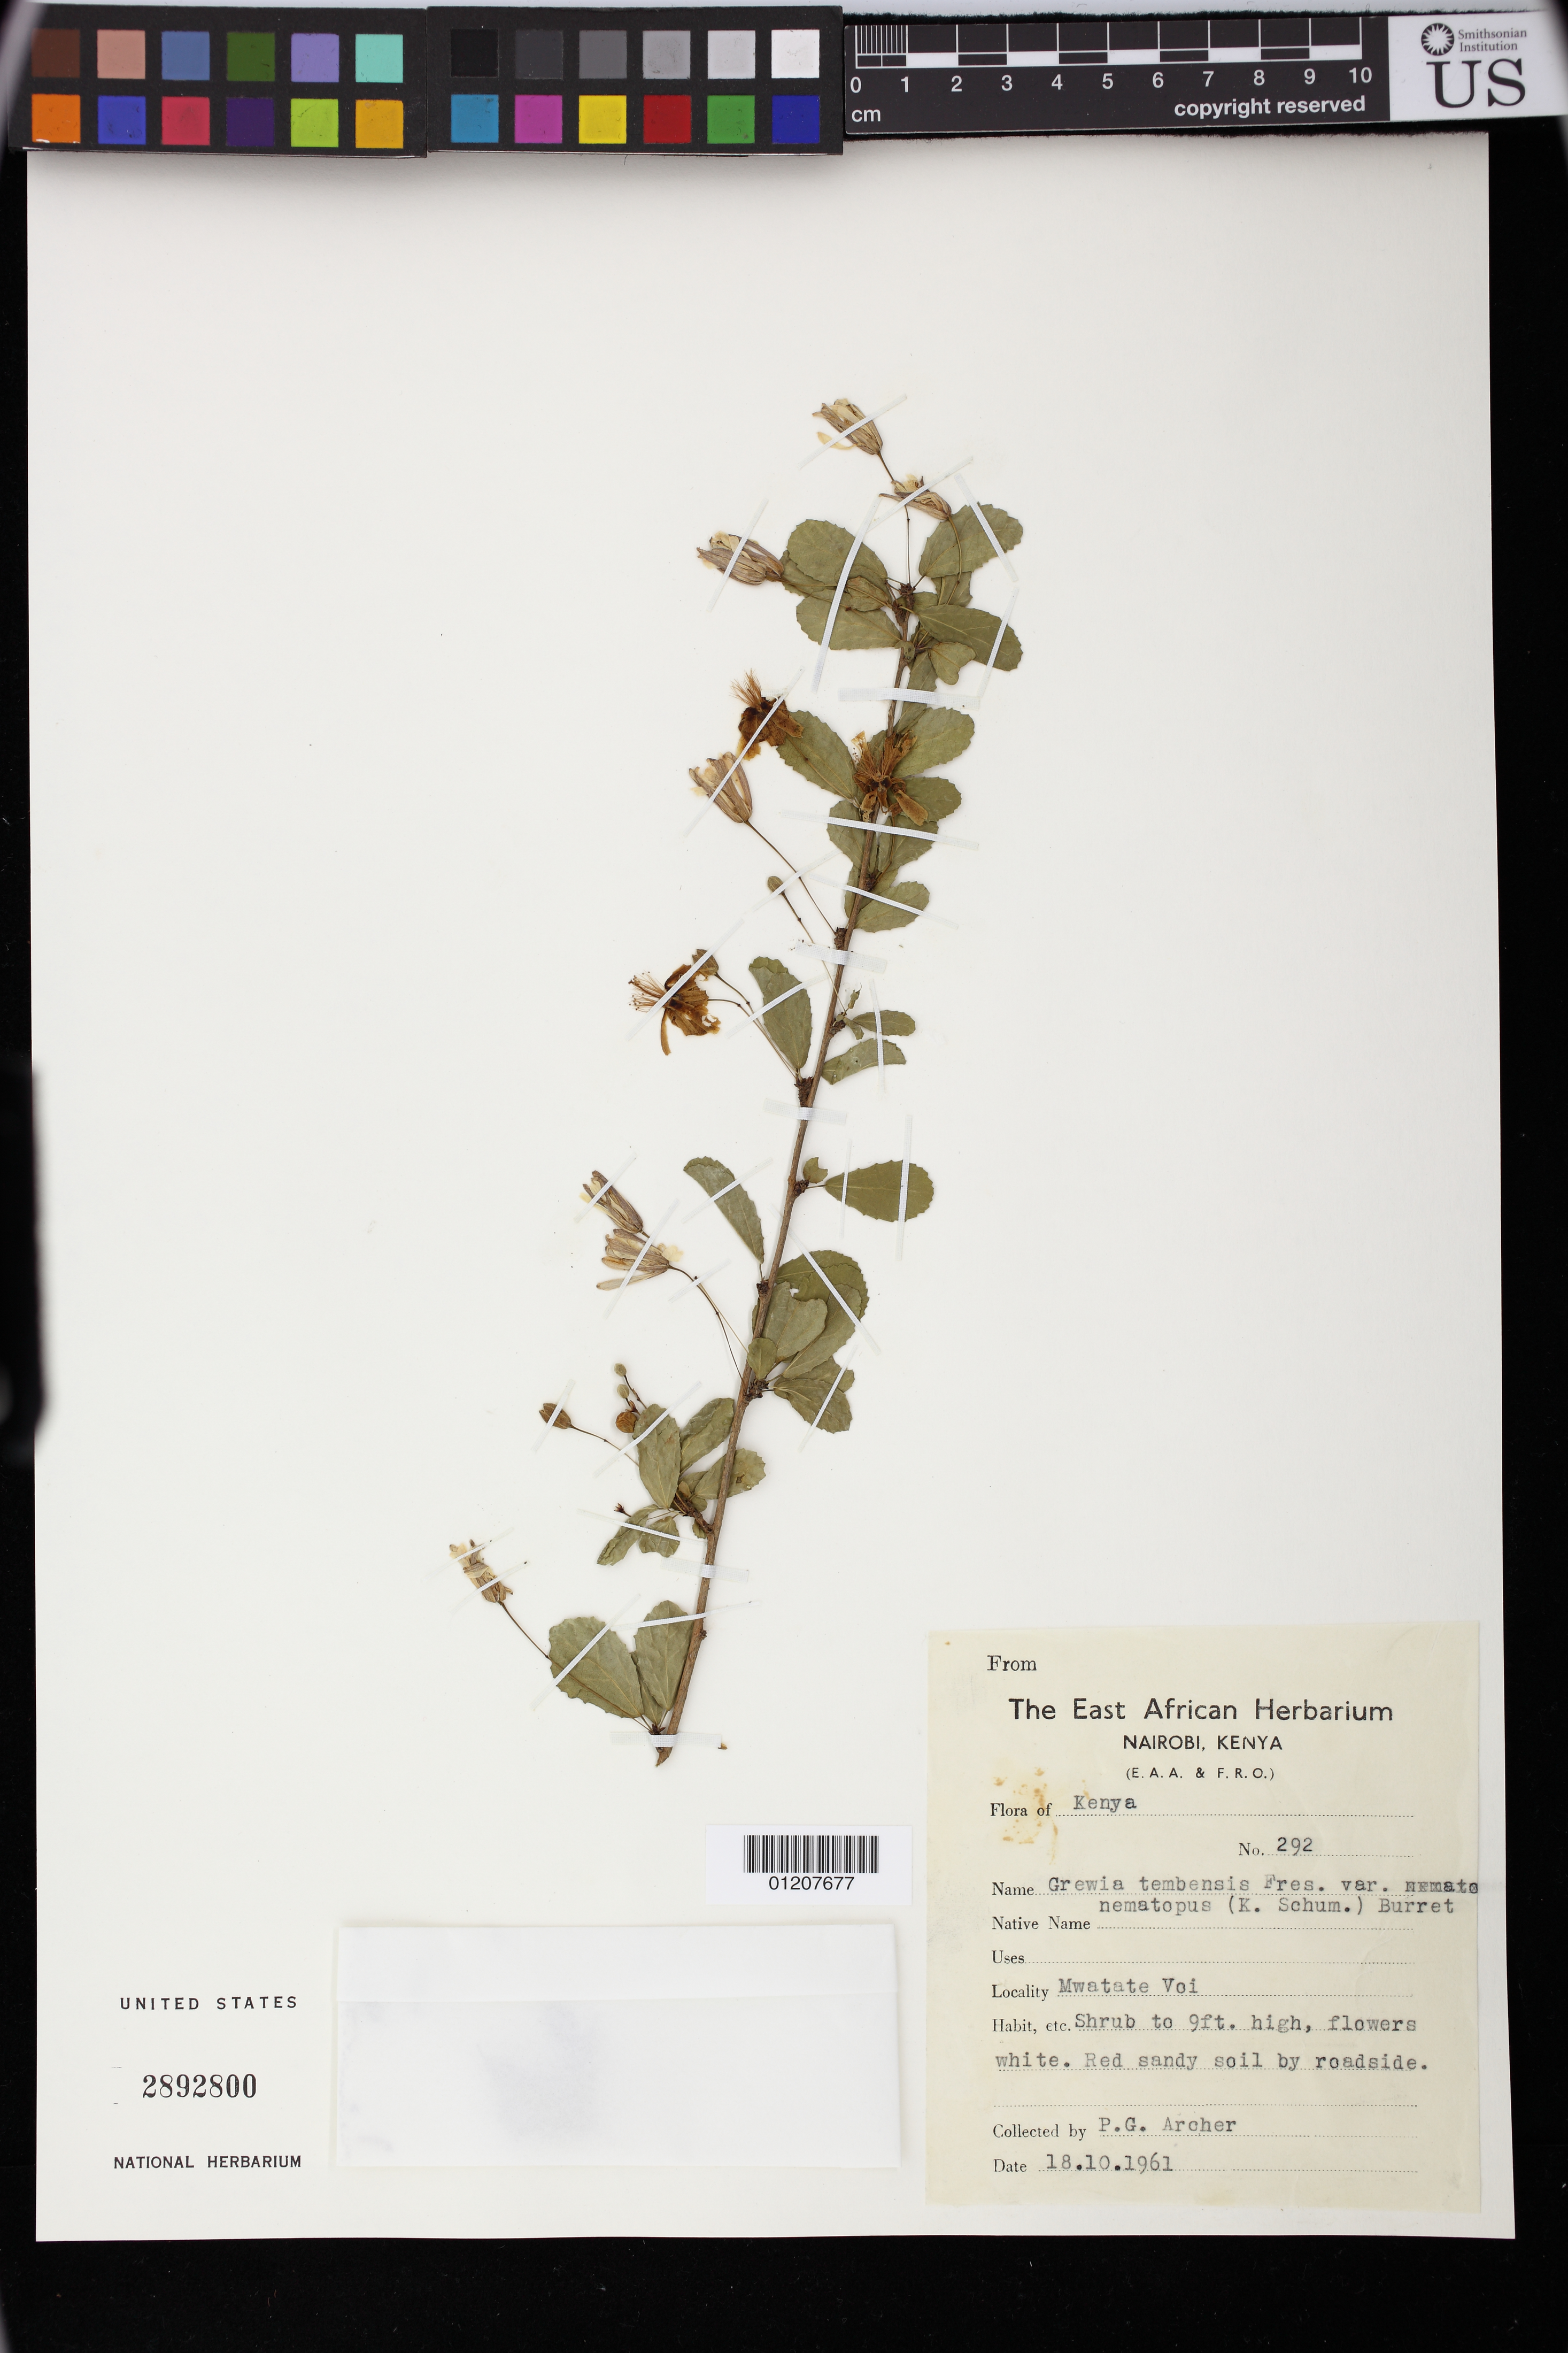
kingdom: Plantae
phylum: Tracheophyta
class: Magnoliopsida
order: Malvales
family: Malvaceae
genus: Grewia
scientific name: Grewia tembensis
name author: Fresen.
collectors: P. G. Archer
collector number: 292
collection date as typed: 18 Oct 1961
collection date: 1961-10-18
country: Kenya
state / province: Taita Taveta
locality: Mwatate Voi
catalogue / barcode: US 2892800